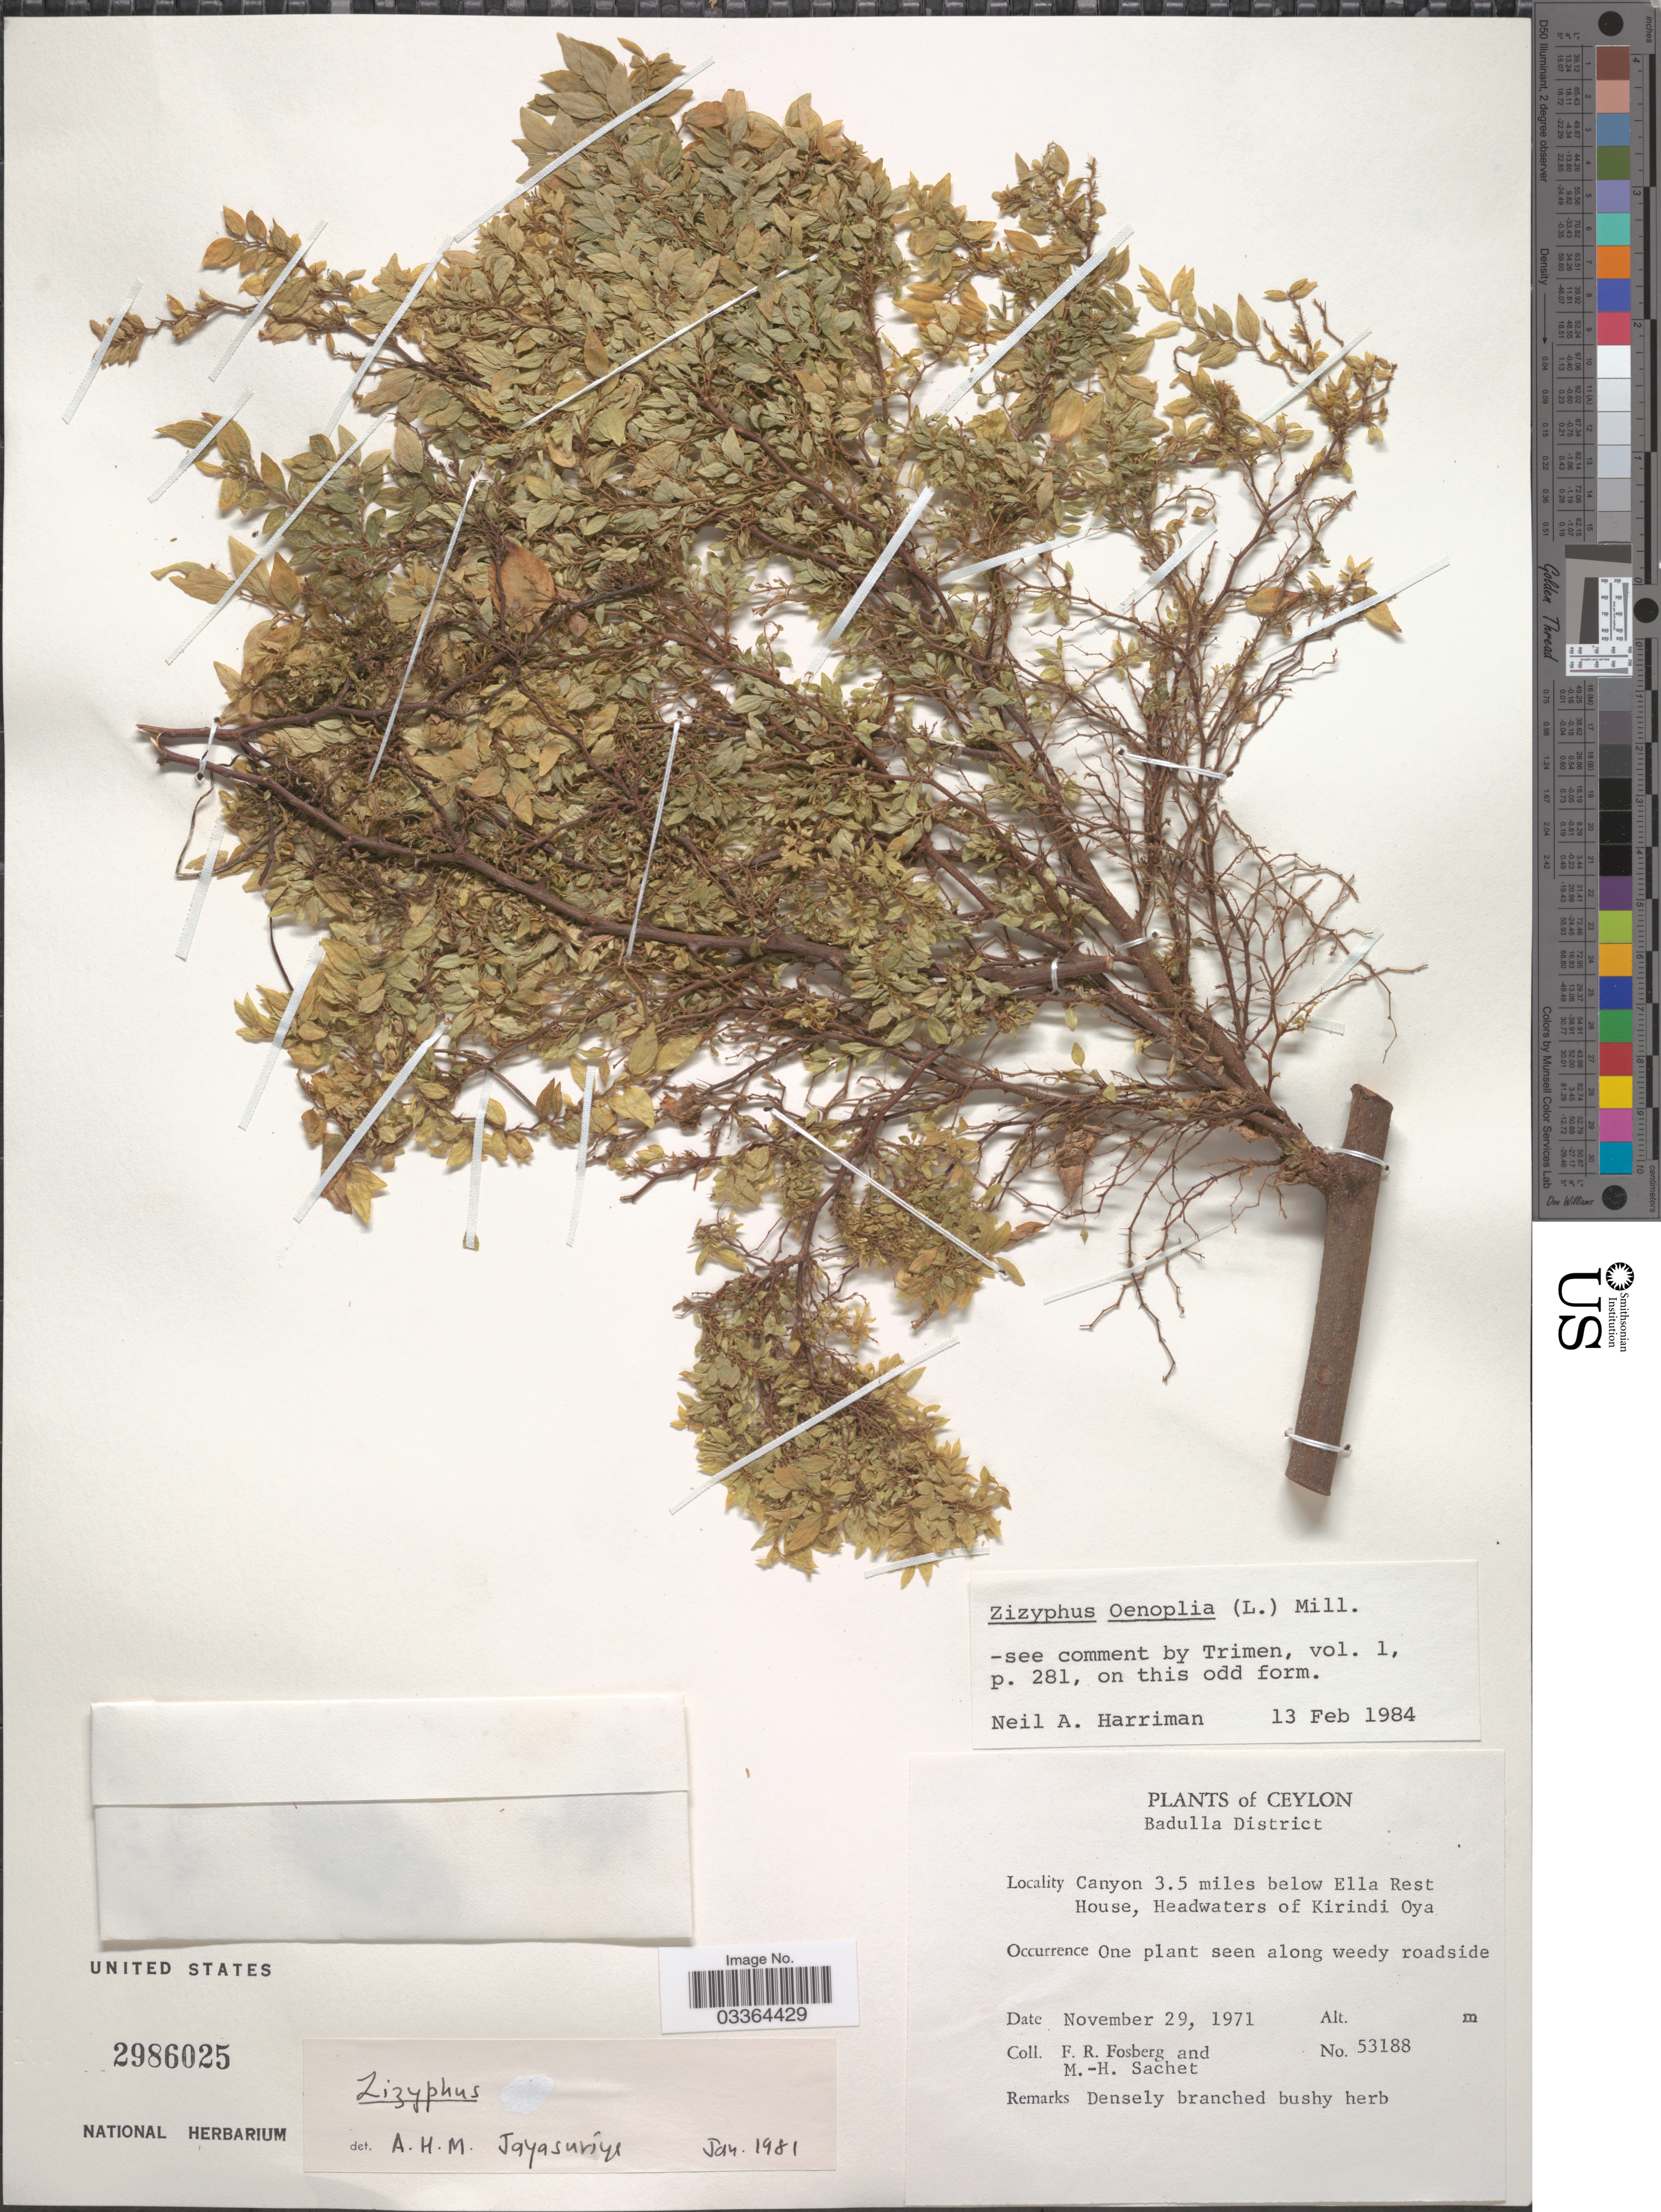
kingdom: Plantae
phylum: Tracheophyta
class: Magnoliopsida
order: Rosales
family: Rhamnaceae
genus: Ziziphus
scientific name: Ziziphus oenopolia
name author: (L.) Mill.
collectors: F. R. Fosberg & M.-H. Sachet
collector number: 53188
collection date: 1971-11-29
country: Sri Lanka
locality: Ceylon. Badulla District. Canyon 3.5 miles below Ella Rest House, Headwaters of Kirindi Oya.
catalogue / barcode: US 2986025